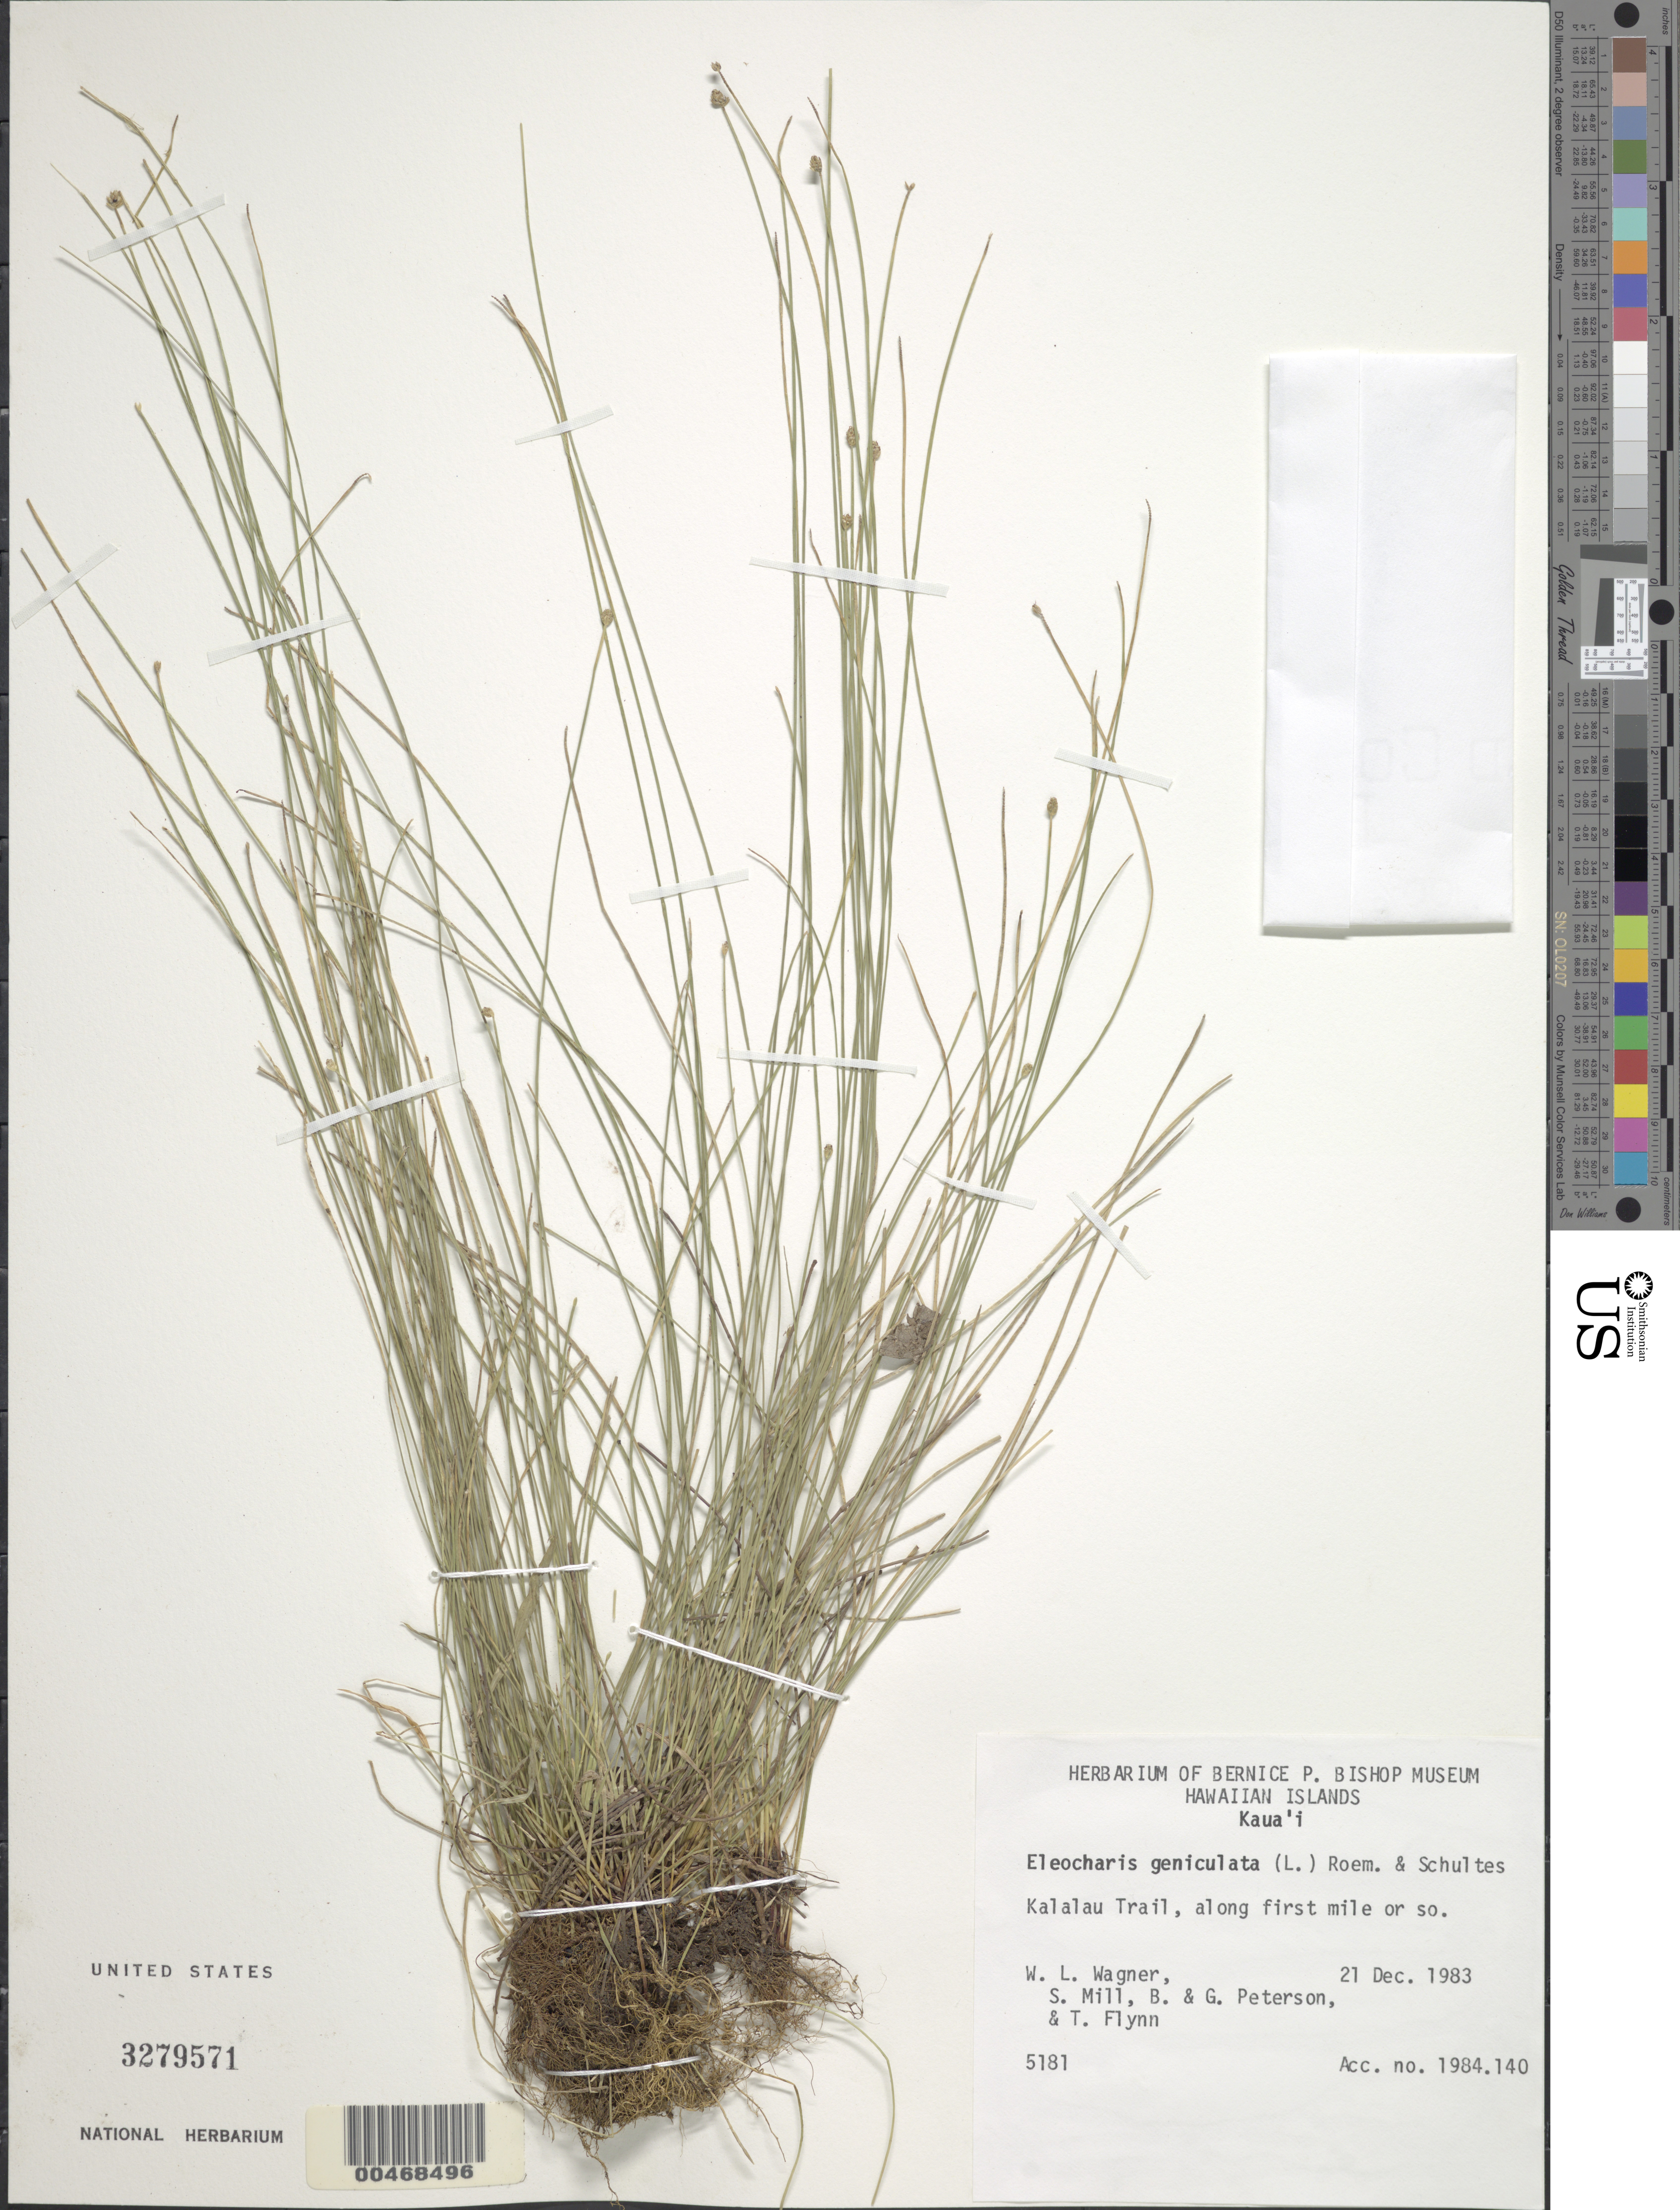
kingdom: Plantae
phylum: Tracheophyta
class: Liliopsida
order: Poales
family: Cyperaceae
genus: Eleocharis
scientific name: Eleocharis geniculata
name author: (L.) Roem. & Schult.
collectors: W. L. Wagner, S. W. Miller, B. Peterson, G. Peterson & T. W. Flynn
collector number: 5181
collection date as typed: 21 Dec 1983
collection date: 1983-12-21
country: United States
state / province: Hawaii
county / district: Kauai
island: Kaua'i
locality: Kalalau Trail, along first mile or so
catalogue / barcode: US 3279571